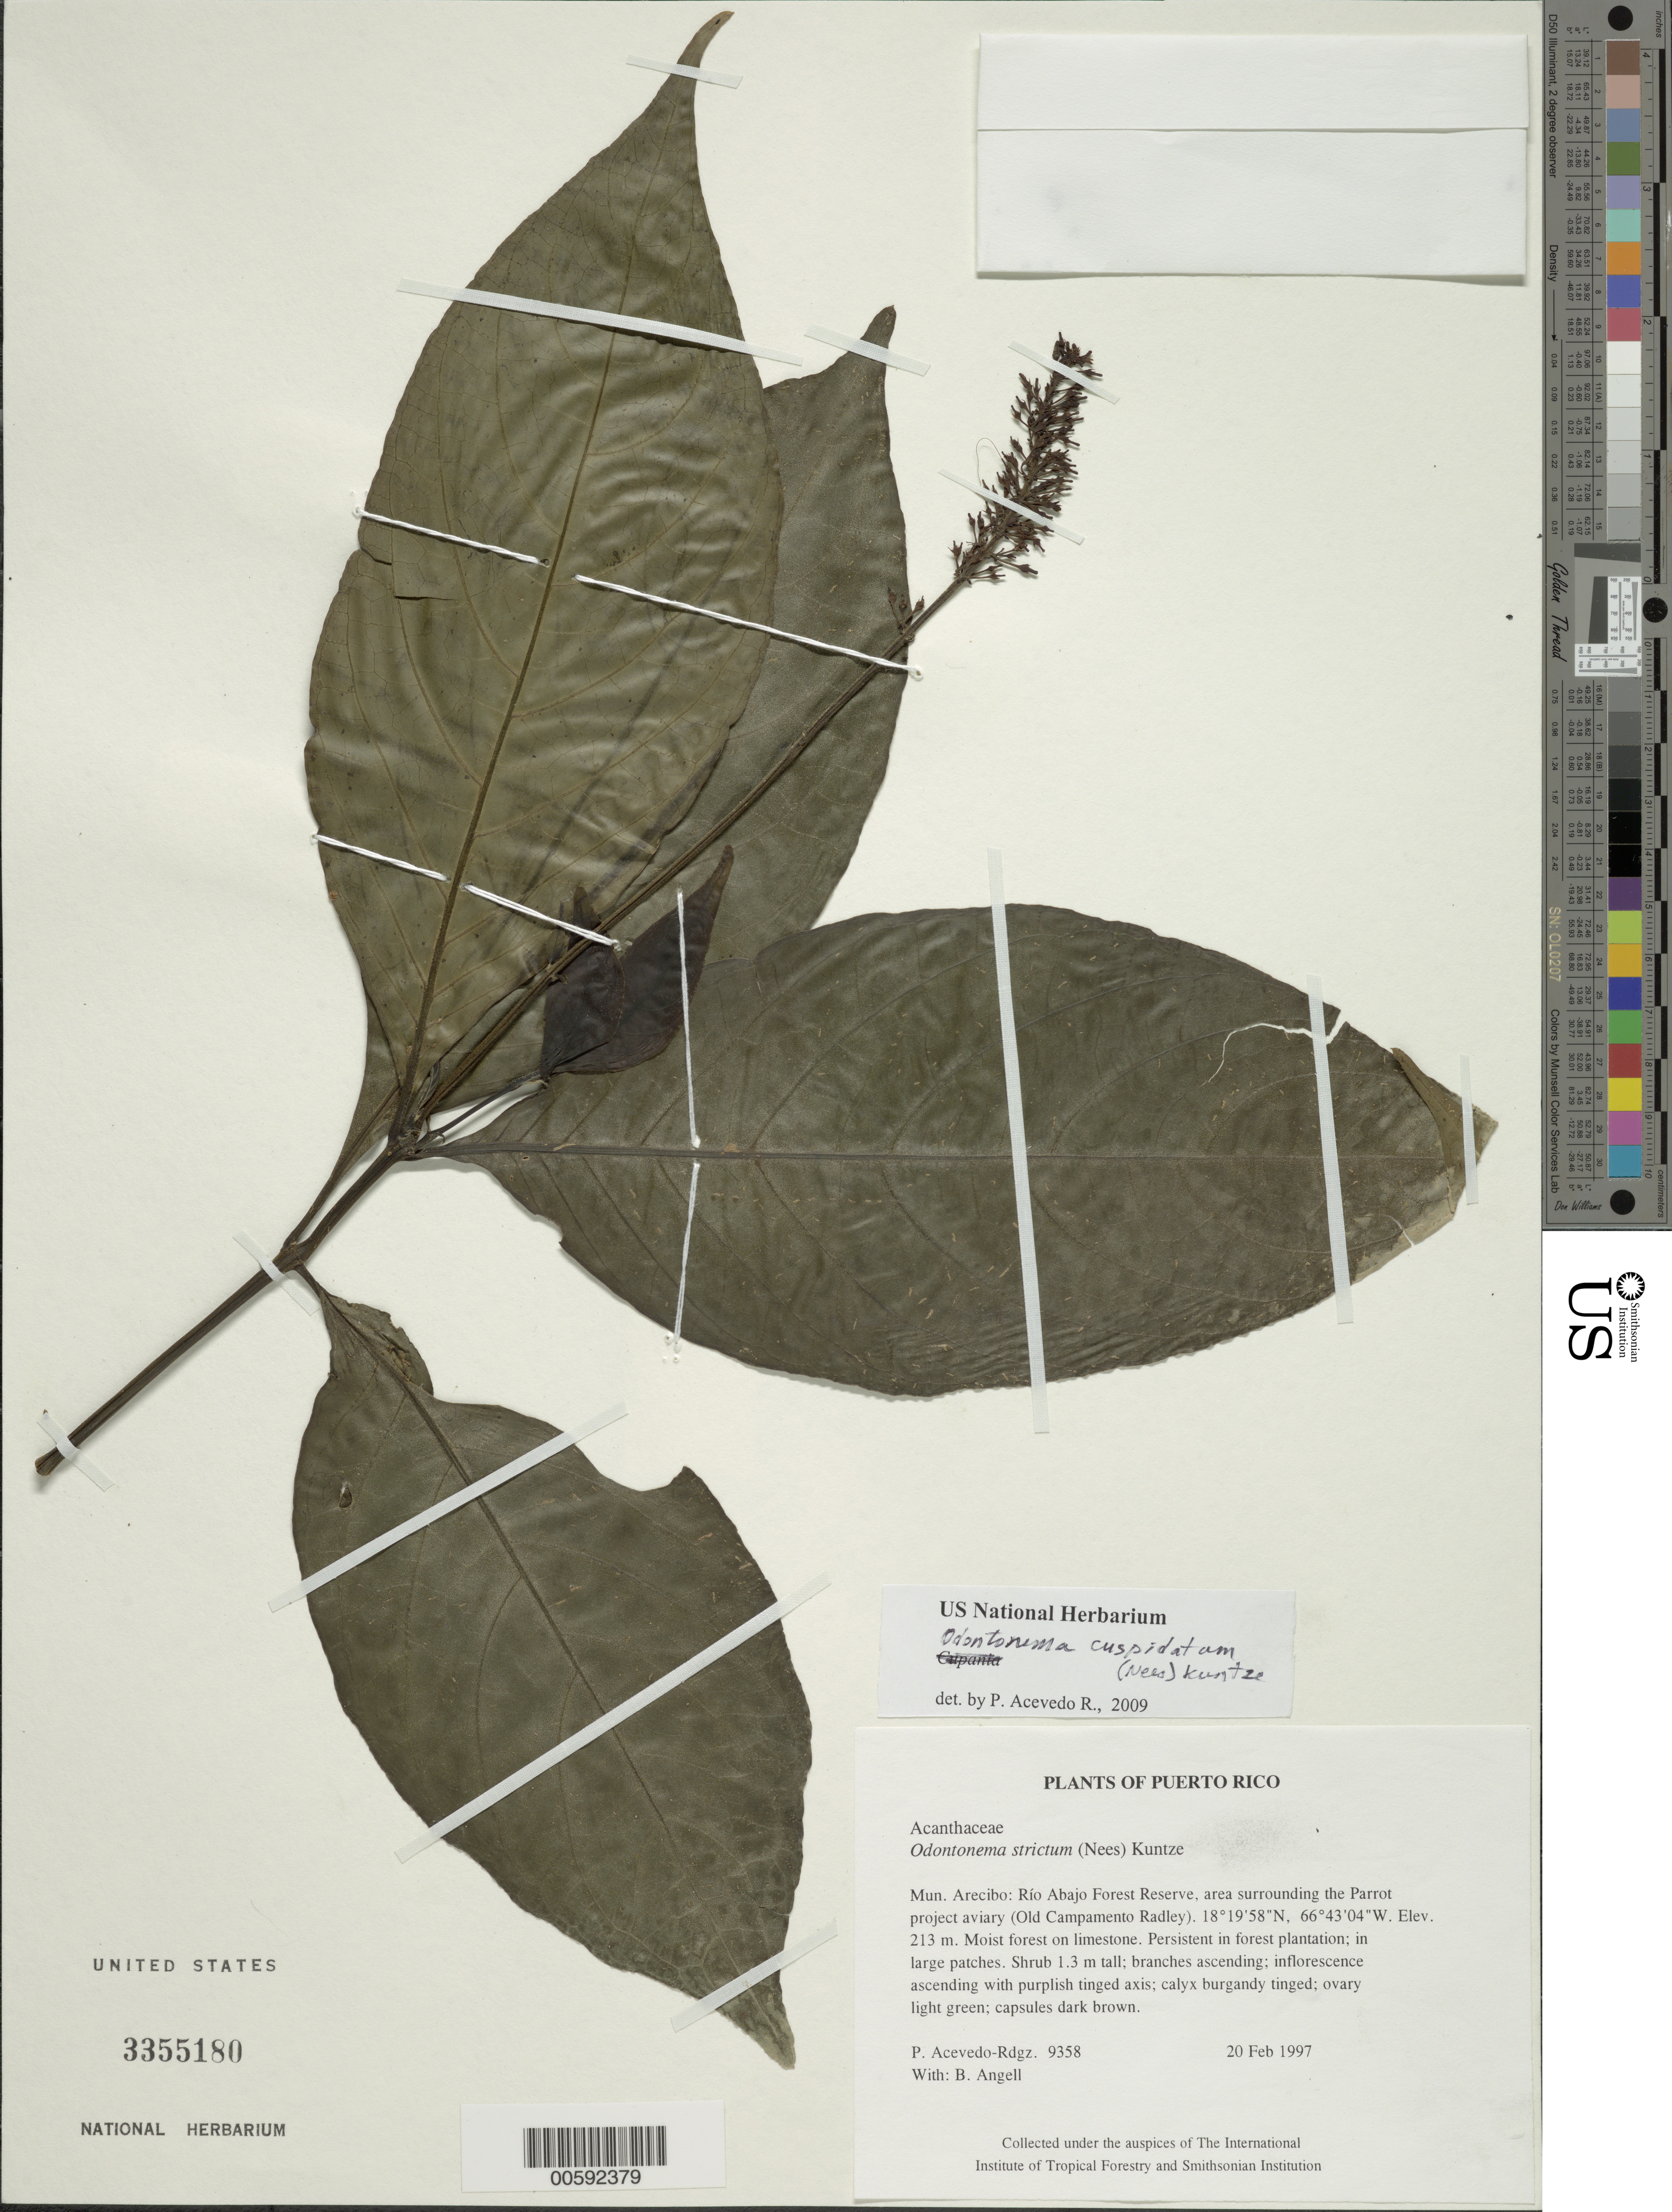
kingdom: Plantae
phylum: Tracheophyta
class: Magnoliopsida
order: Lamiales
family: Acanthaceae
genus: Odontonema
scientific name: Odontonema cuspidatum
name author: (Nees) Kuntze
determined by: Acevedo-Rodríguez, P., (BOT), Smithsonian Institution - National Museum of Natural History (UNITED STATES)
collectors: P. Acevedo-Rodr. & Bobbi Angell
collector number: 9358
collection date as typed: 20 Feb 1997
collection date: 1997-02-20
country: Puerto Rico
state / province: Arecibo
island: Puerto Rico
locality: Arecibo; Río Abajo Forest Reserve, area surrounding the Parrot project aviary (Old Campamento Radley).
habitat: Moist forest on limestone. Persistent in forest plantation; in large patches.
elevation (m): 213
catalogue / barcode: US 3355180